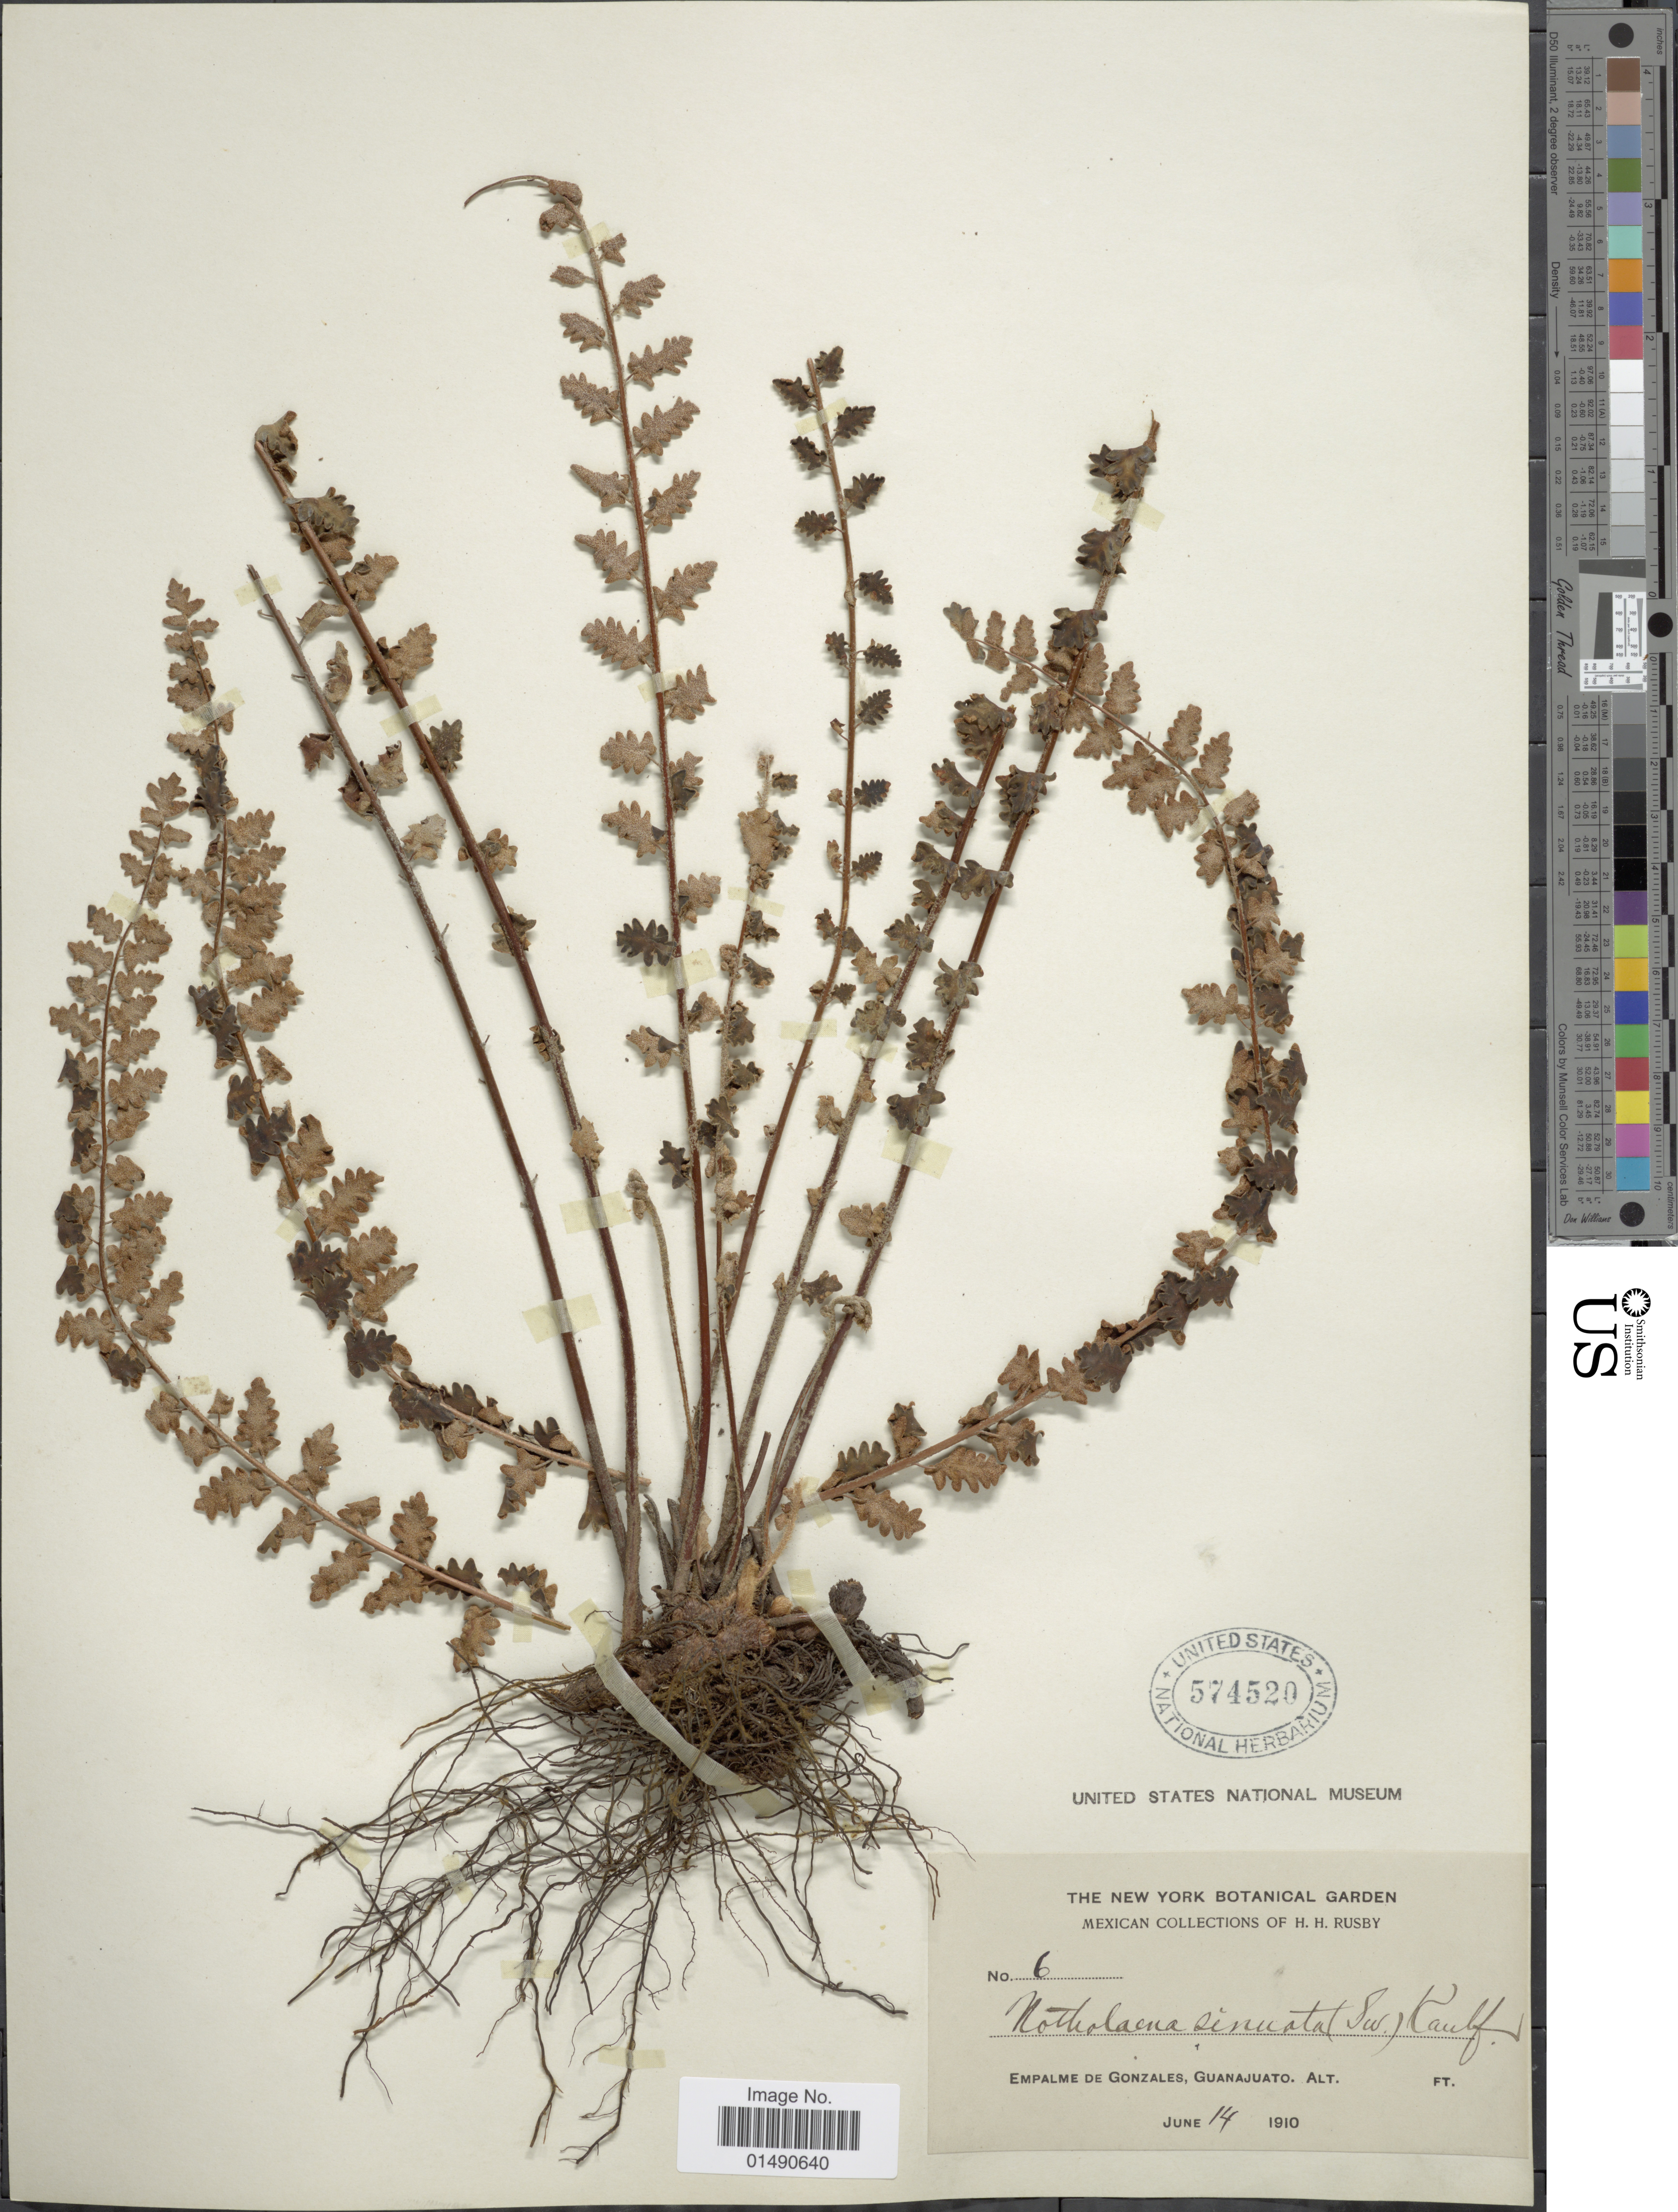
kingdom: Plantae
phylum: Tracheophyta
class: Polypodiopsida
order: Polypodiales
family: Pteridaceae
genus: Astrolepis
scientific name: Astrolepis sinuata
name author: (Lag. ex Sw.) D.M. Benham & Windham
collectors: H. H. Rusby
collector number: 6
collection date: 1910-06-14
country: Mexico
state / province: Guanajuato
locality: Empalme de Gonzales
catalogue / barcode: US 574520